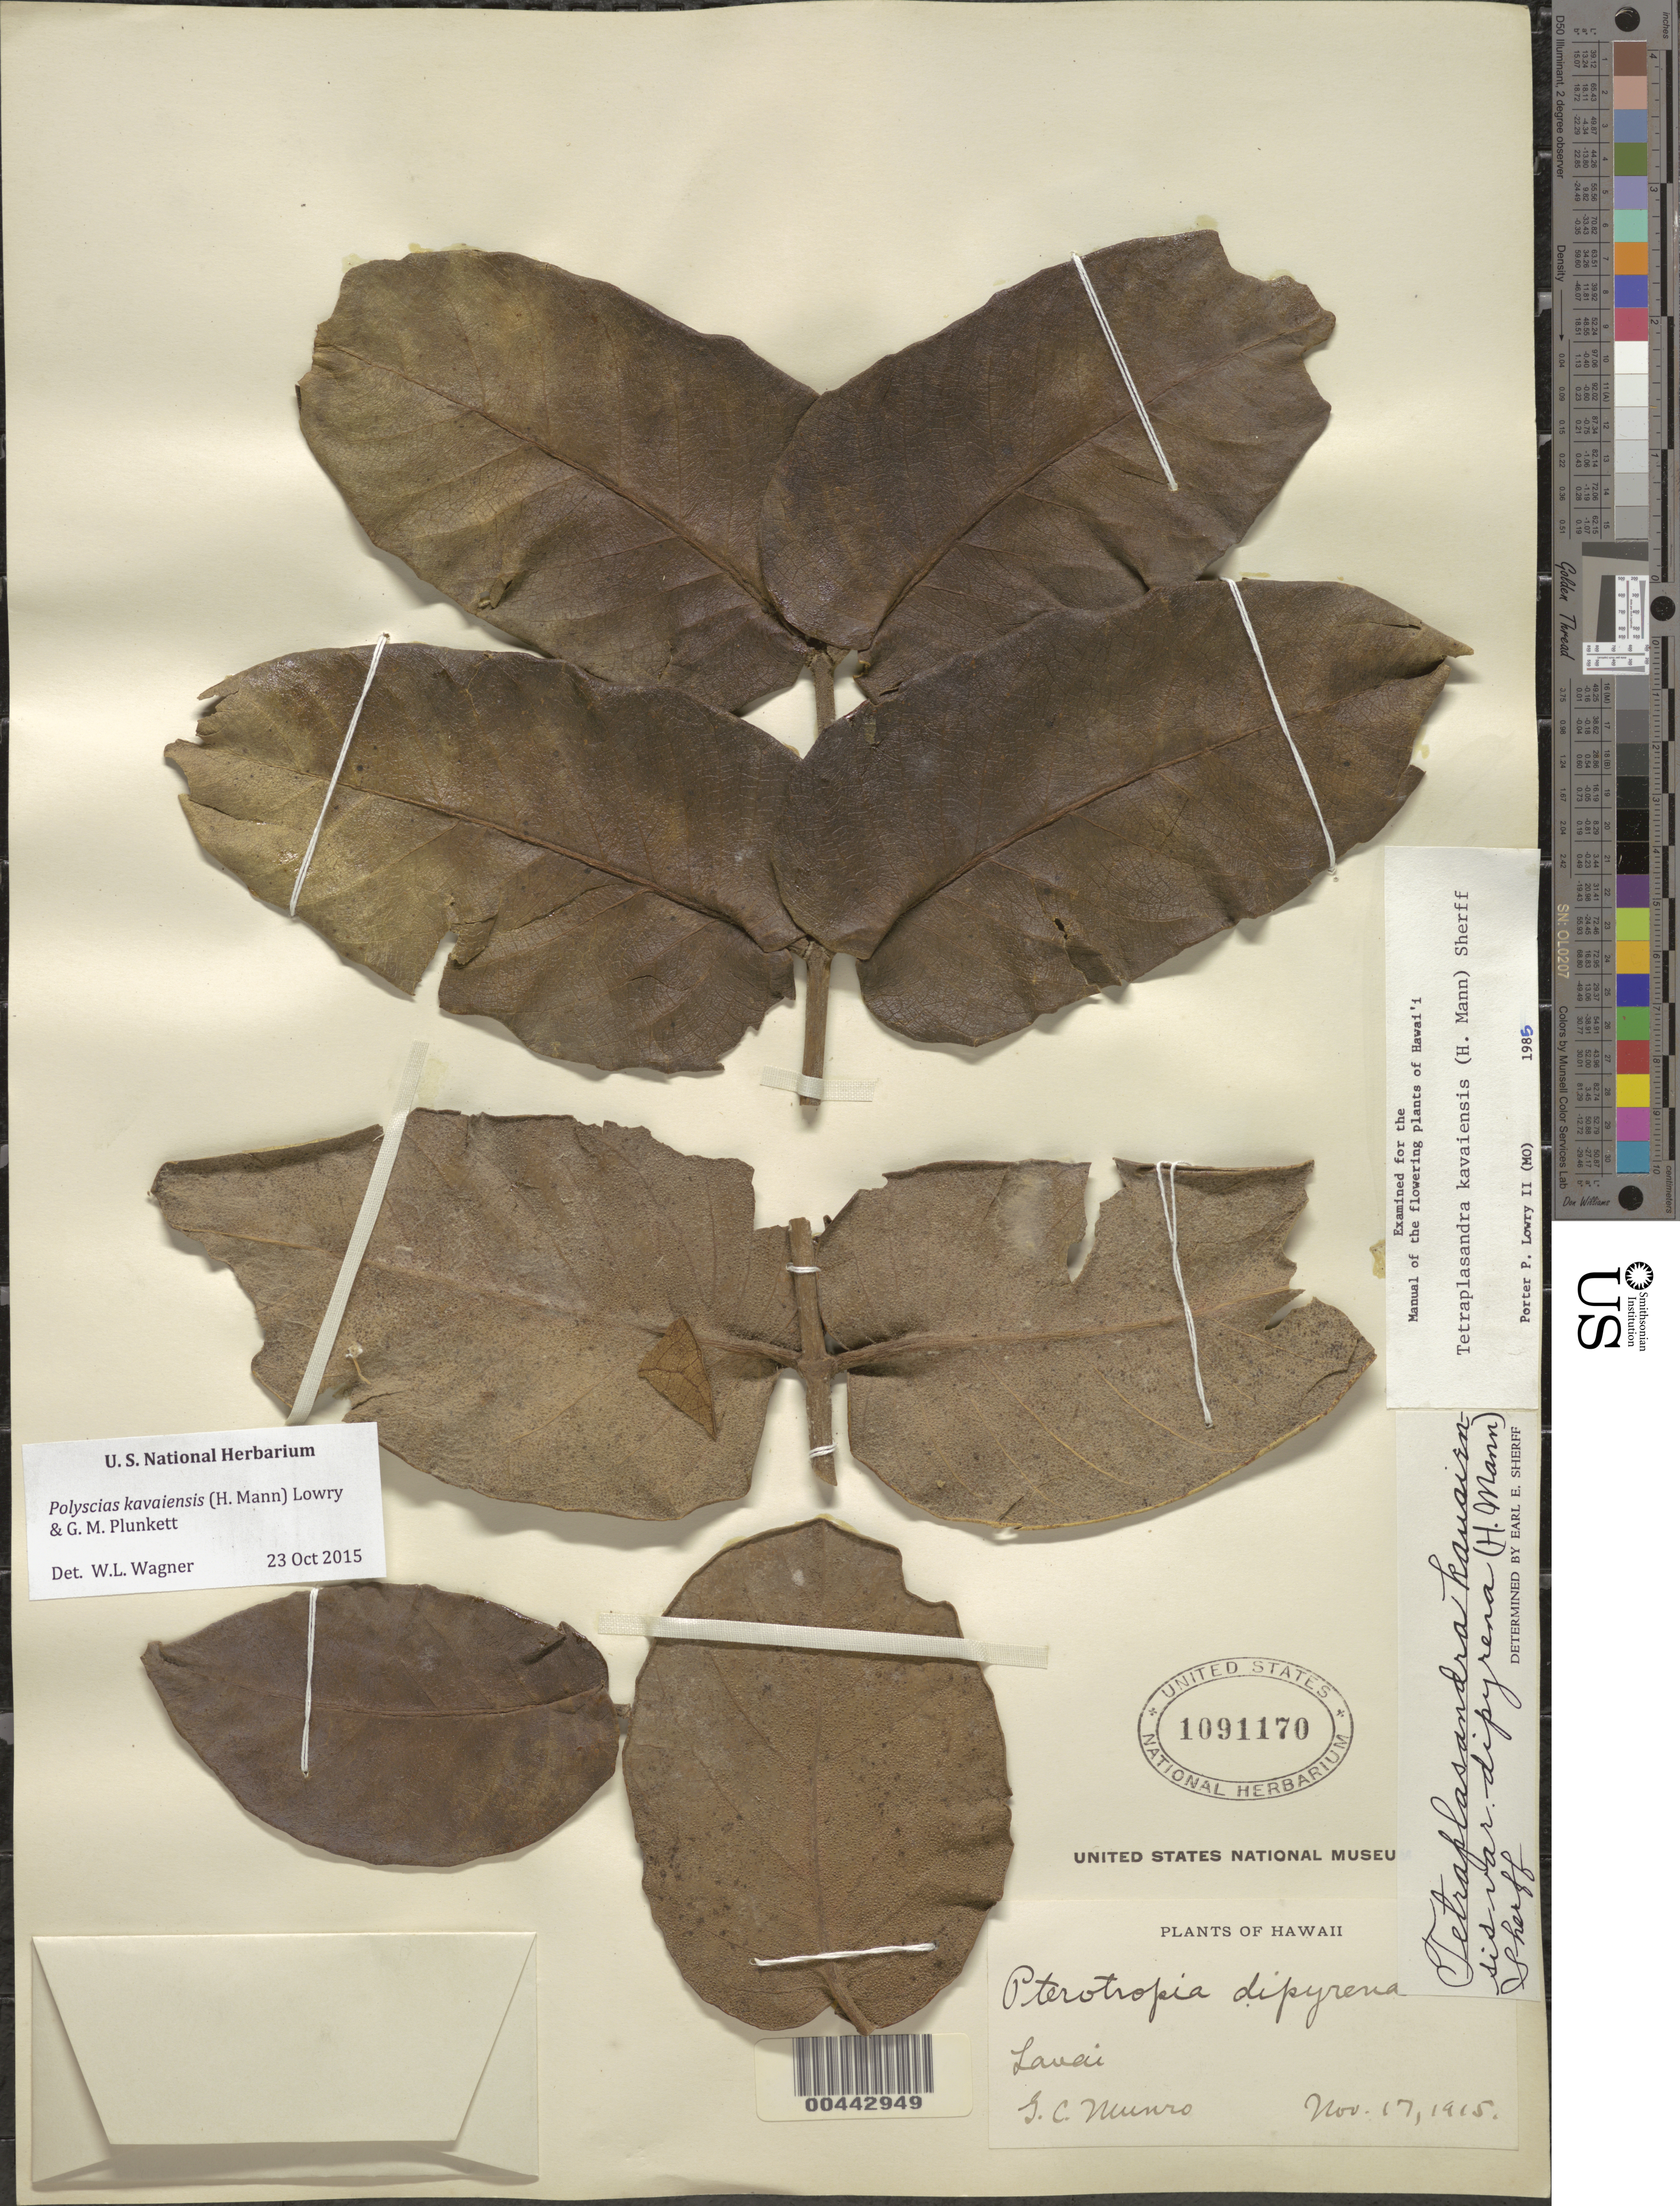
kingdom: Plantae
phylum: Tracheophyta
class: Magnoliopsida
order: Apiales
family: Araliaceae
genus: Polyscias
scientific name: Polyscias kavaiensis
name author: (H. Mann) Lowry & G. M. Plunkett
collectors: G. C. Munro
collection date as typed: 17 Nov 1915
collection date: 1915-11-17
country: United States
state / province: Hawaii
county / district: Maui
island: Lana'i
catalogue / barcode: US 1091170